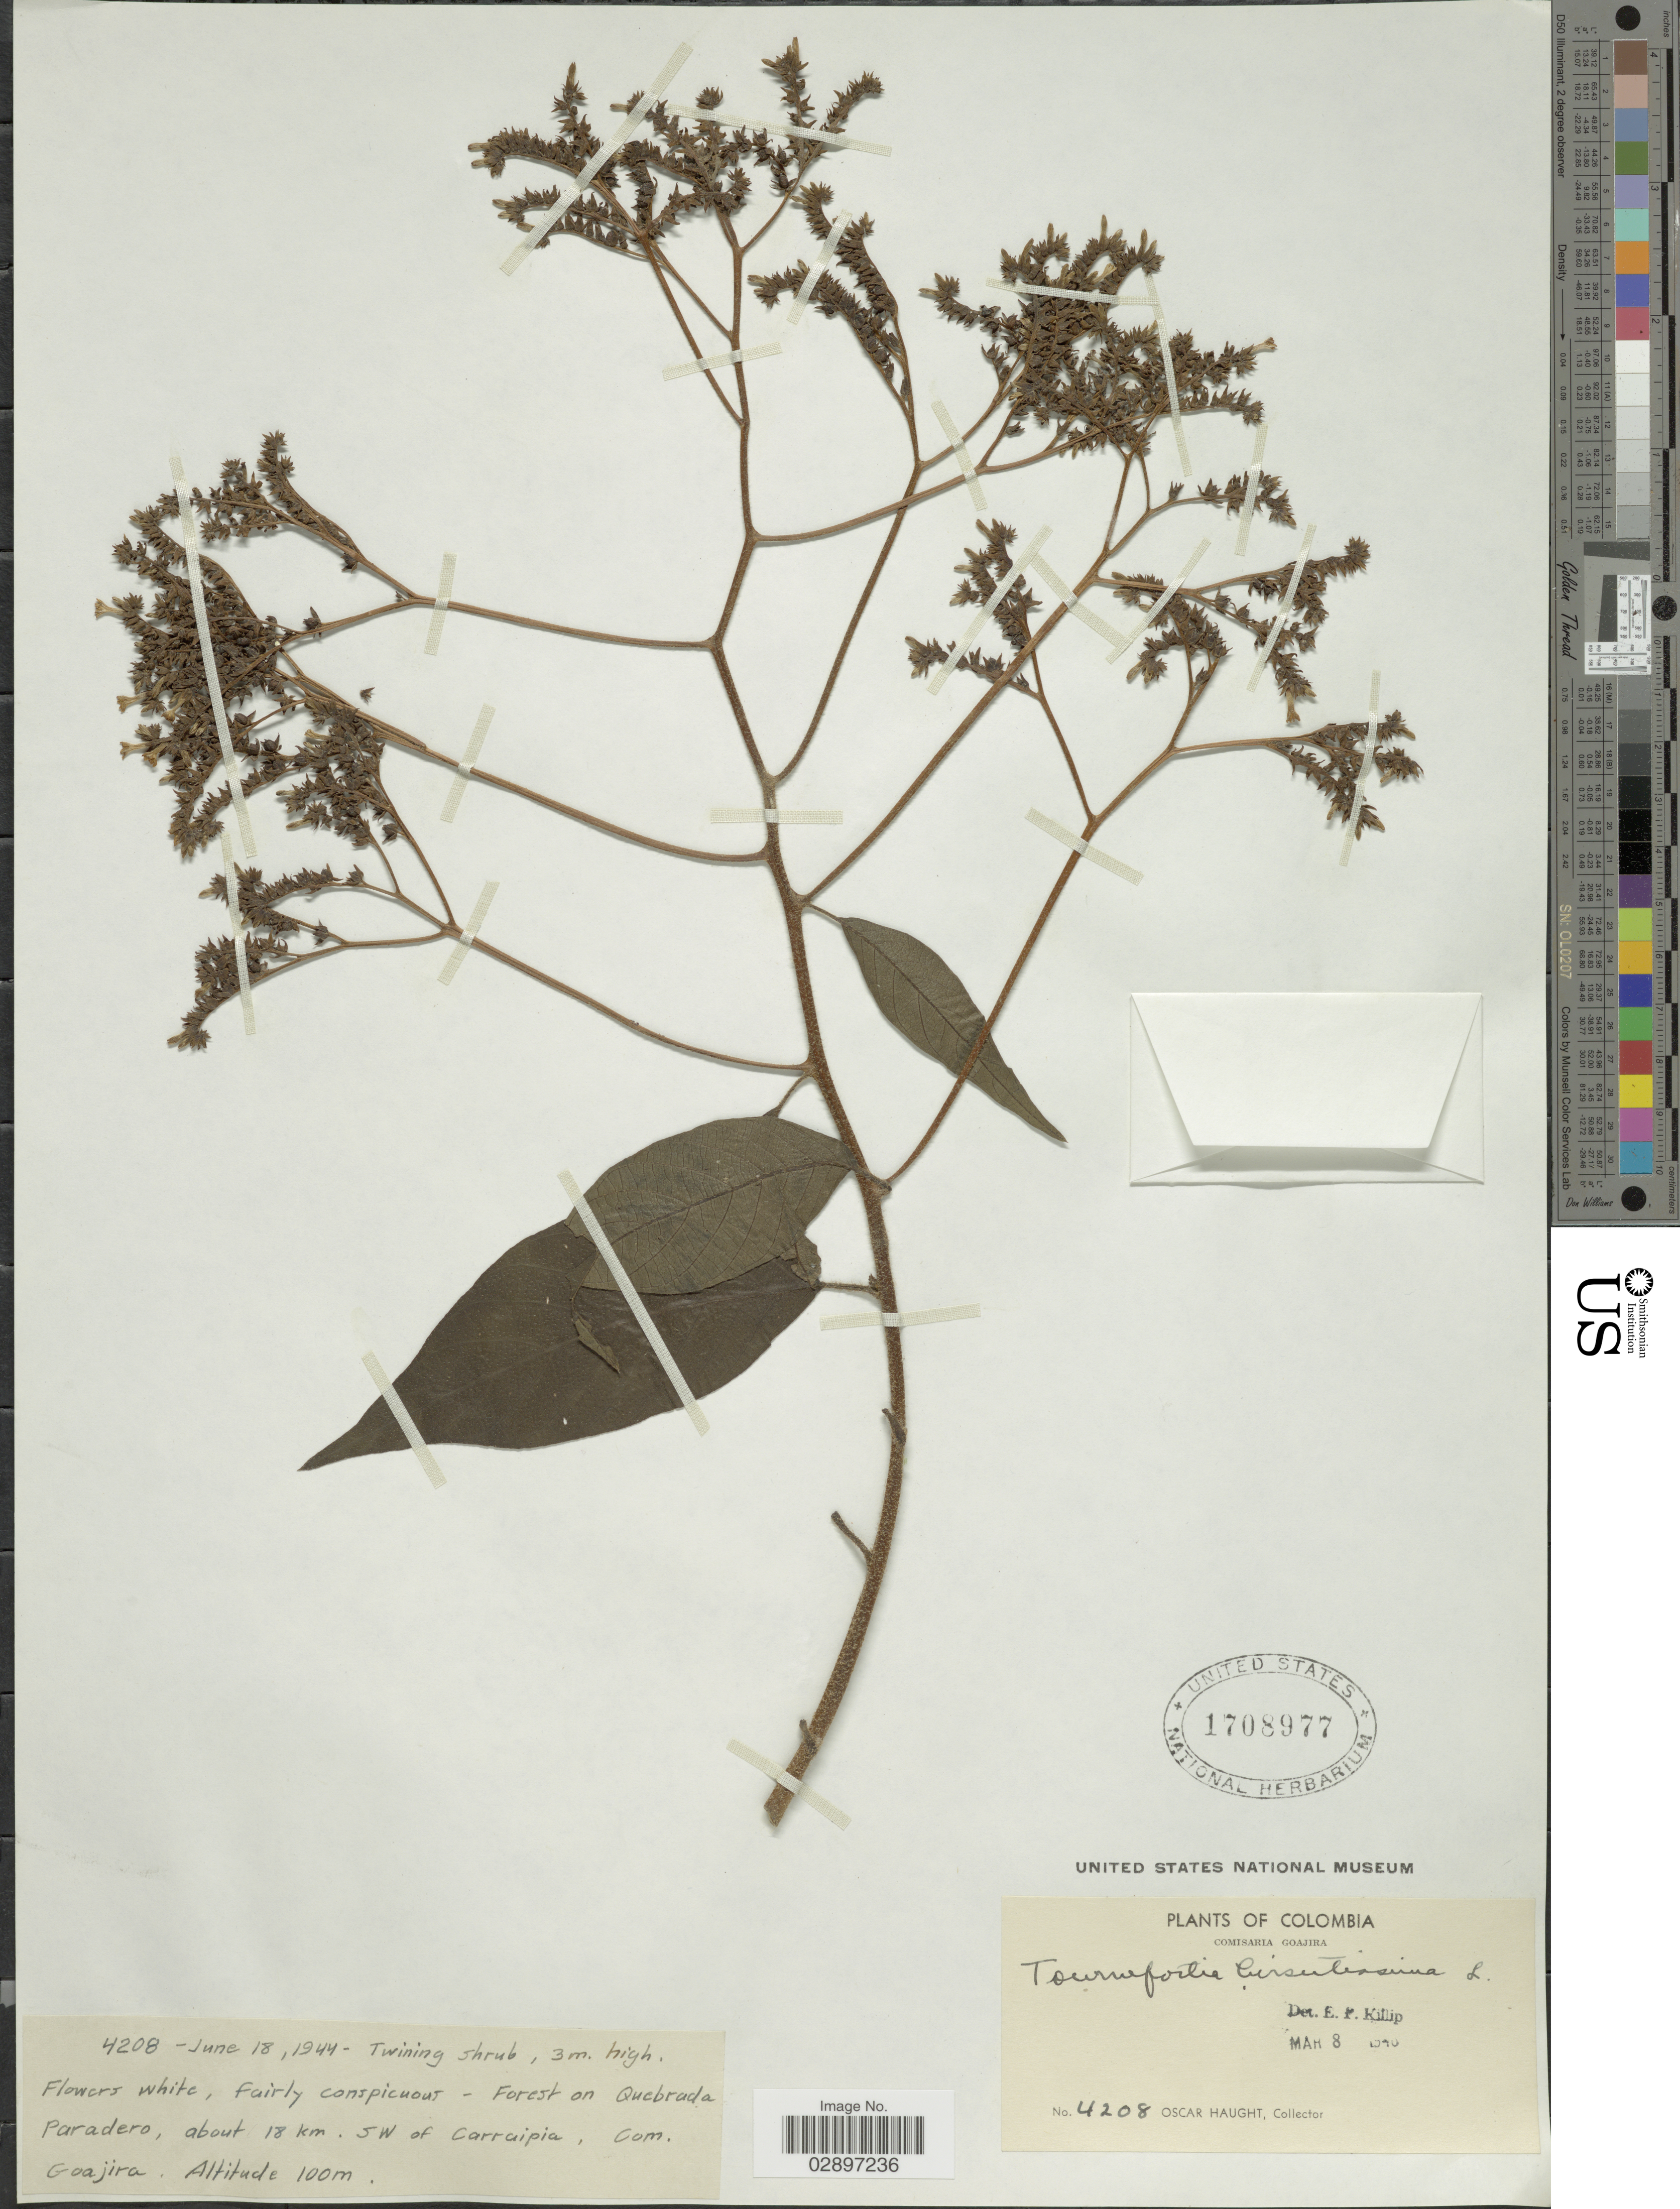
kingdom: Plantae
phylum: Tracheophyta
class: Magnoliopsida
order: Boraginales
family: Heliotropiaceae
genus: Tournefortia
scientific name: Tournefortia hirsutissima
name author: L.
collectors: O. L. Haught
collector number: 4208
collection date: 1944-06-18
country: Colombia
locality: Forest on Quebrada Paradero, about 18 km SW of Carraipia, Com. Goajira, Colombia.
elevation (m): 100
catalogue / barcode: US 1708977